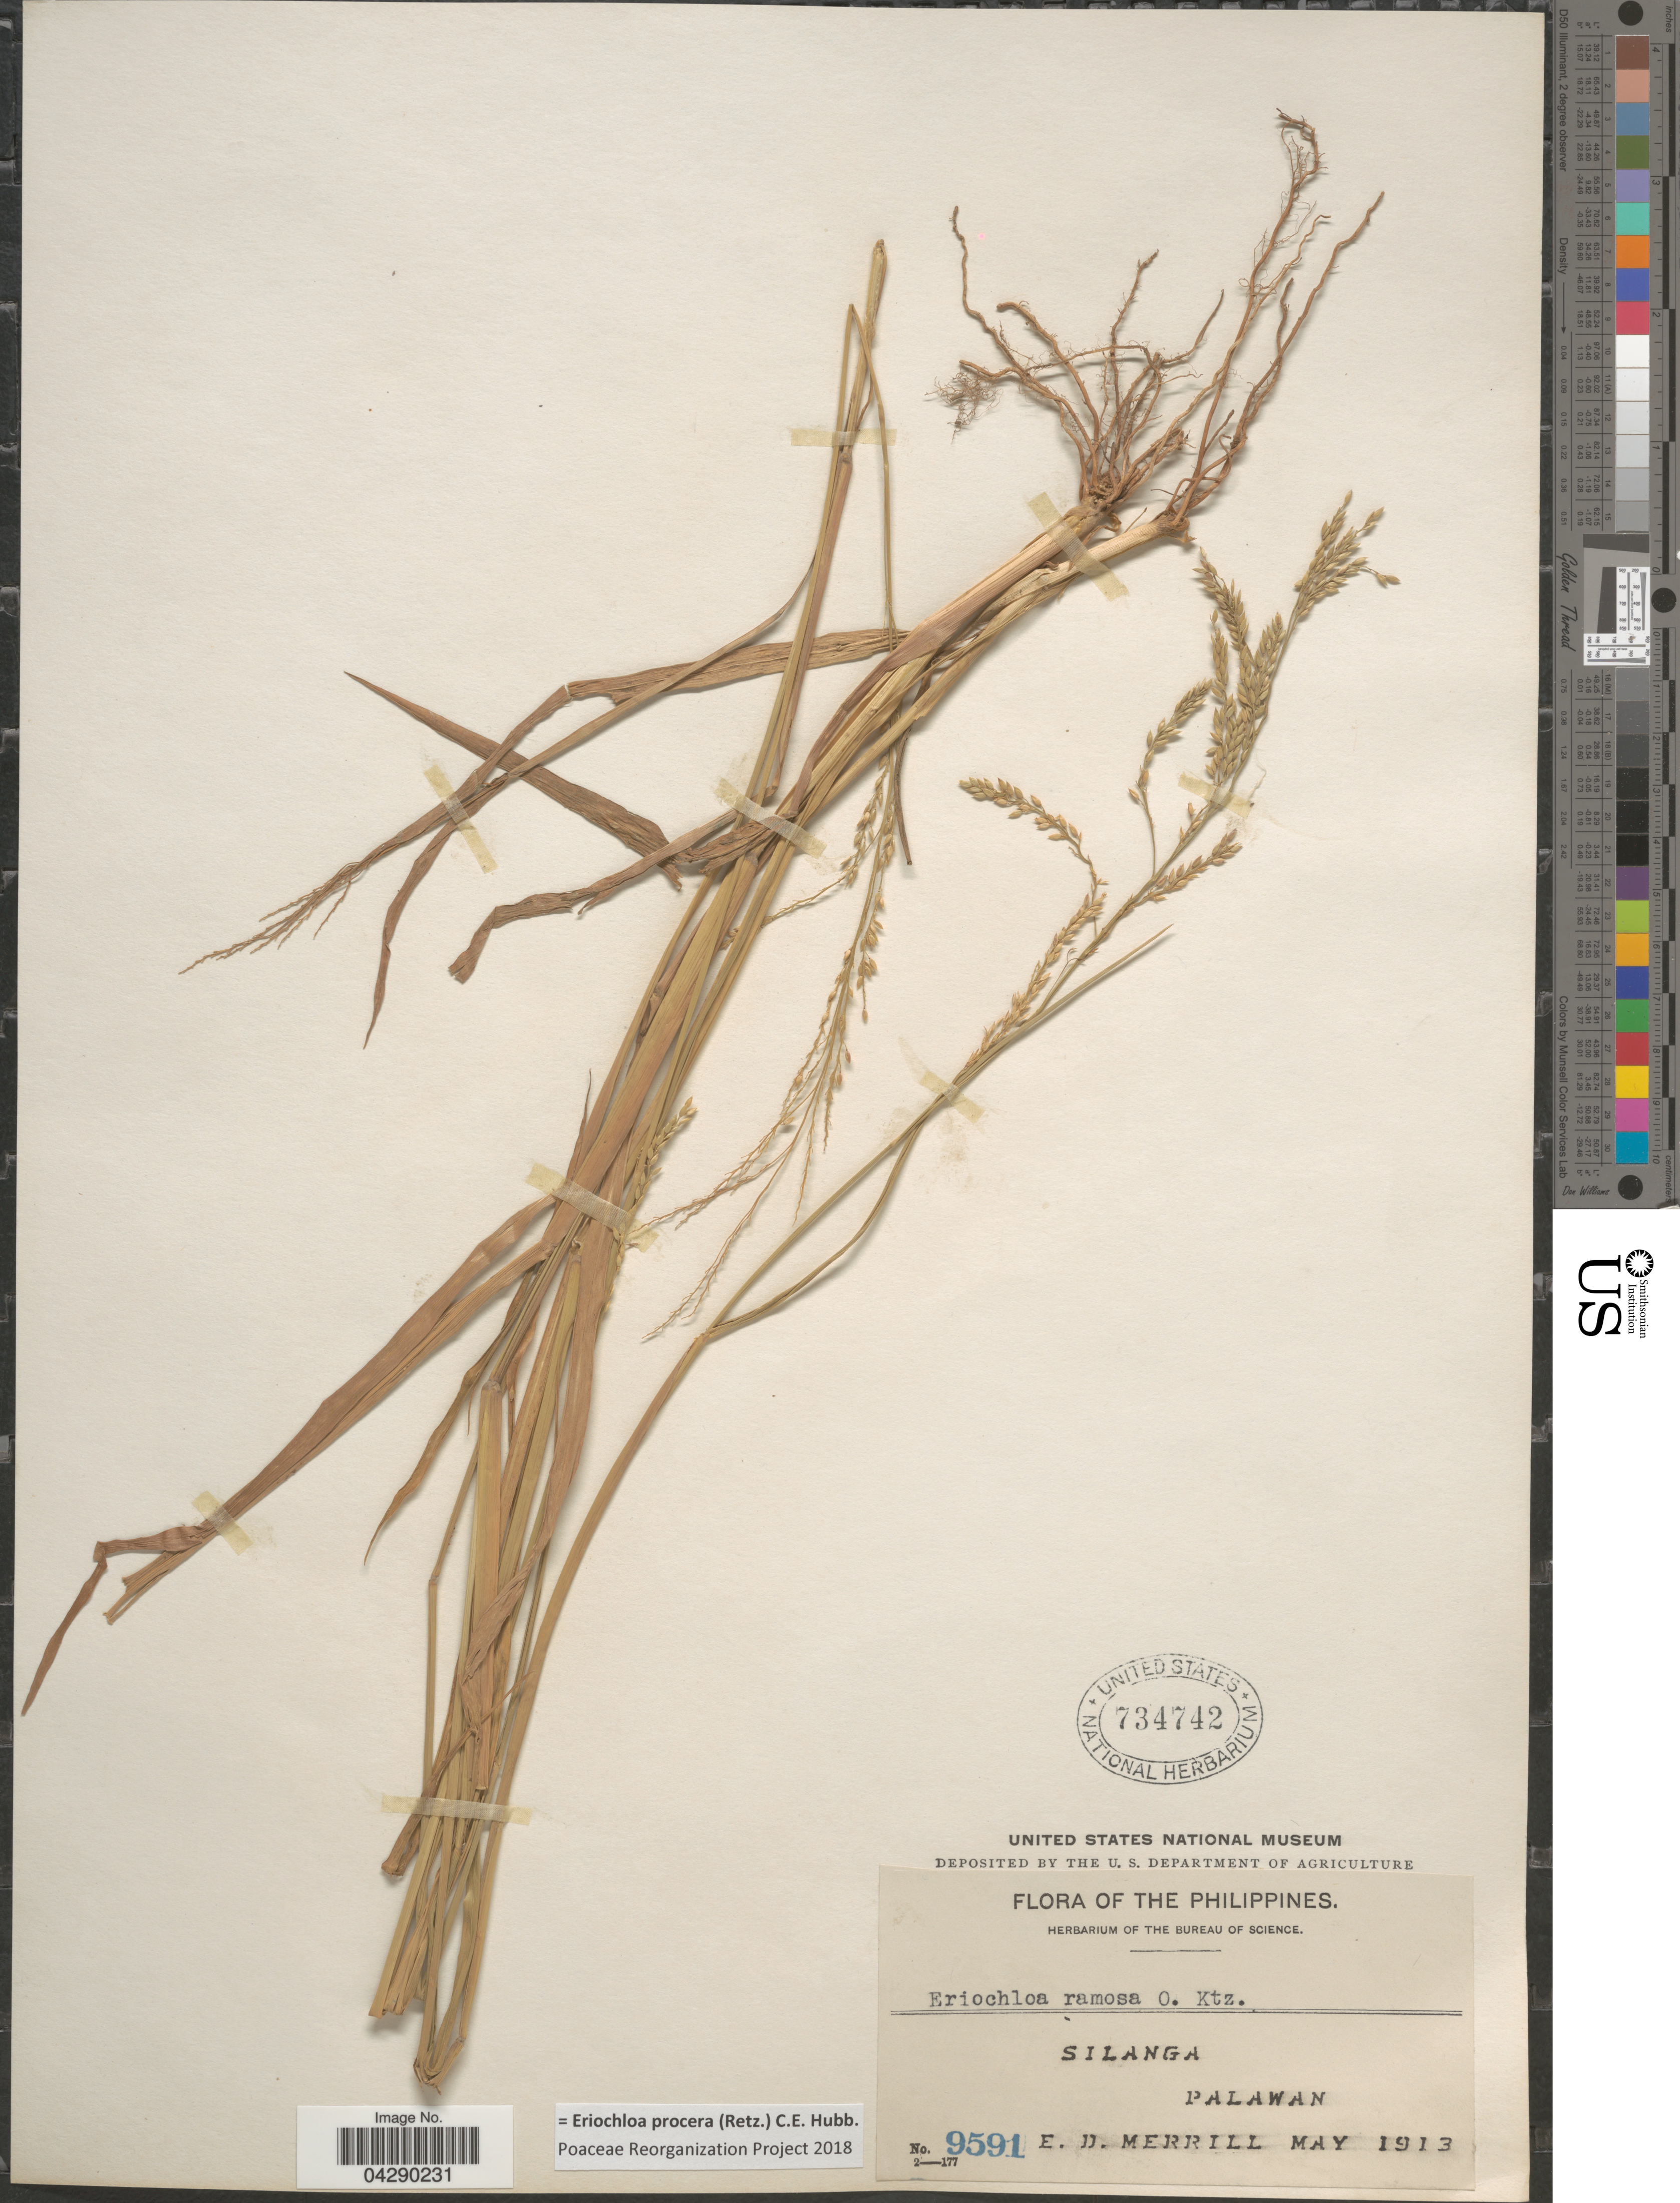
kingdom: Plantae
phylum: Tracheophyta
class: Liliopsida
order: Poales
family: Poaceae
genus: Eriochloa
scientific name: Eriochloa procera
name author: (Retz.) C.E. Hubb.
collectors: E. D. Merrill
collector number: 9591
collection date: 1913-05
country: Philippines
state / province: Mimaropa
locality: Silanga. Palawan.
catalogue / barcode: US 734742